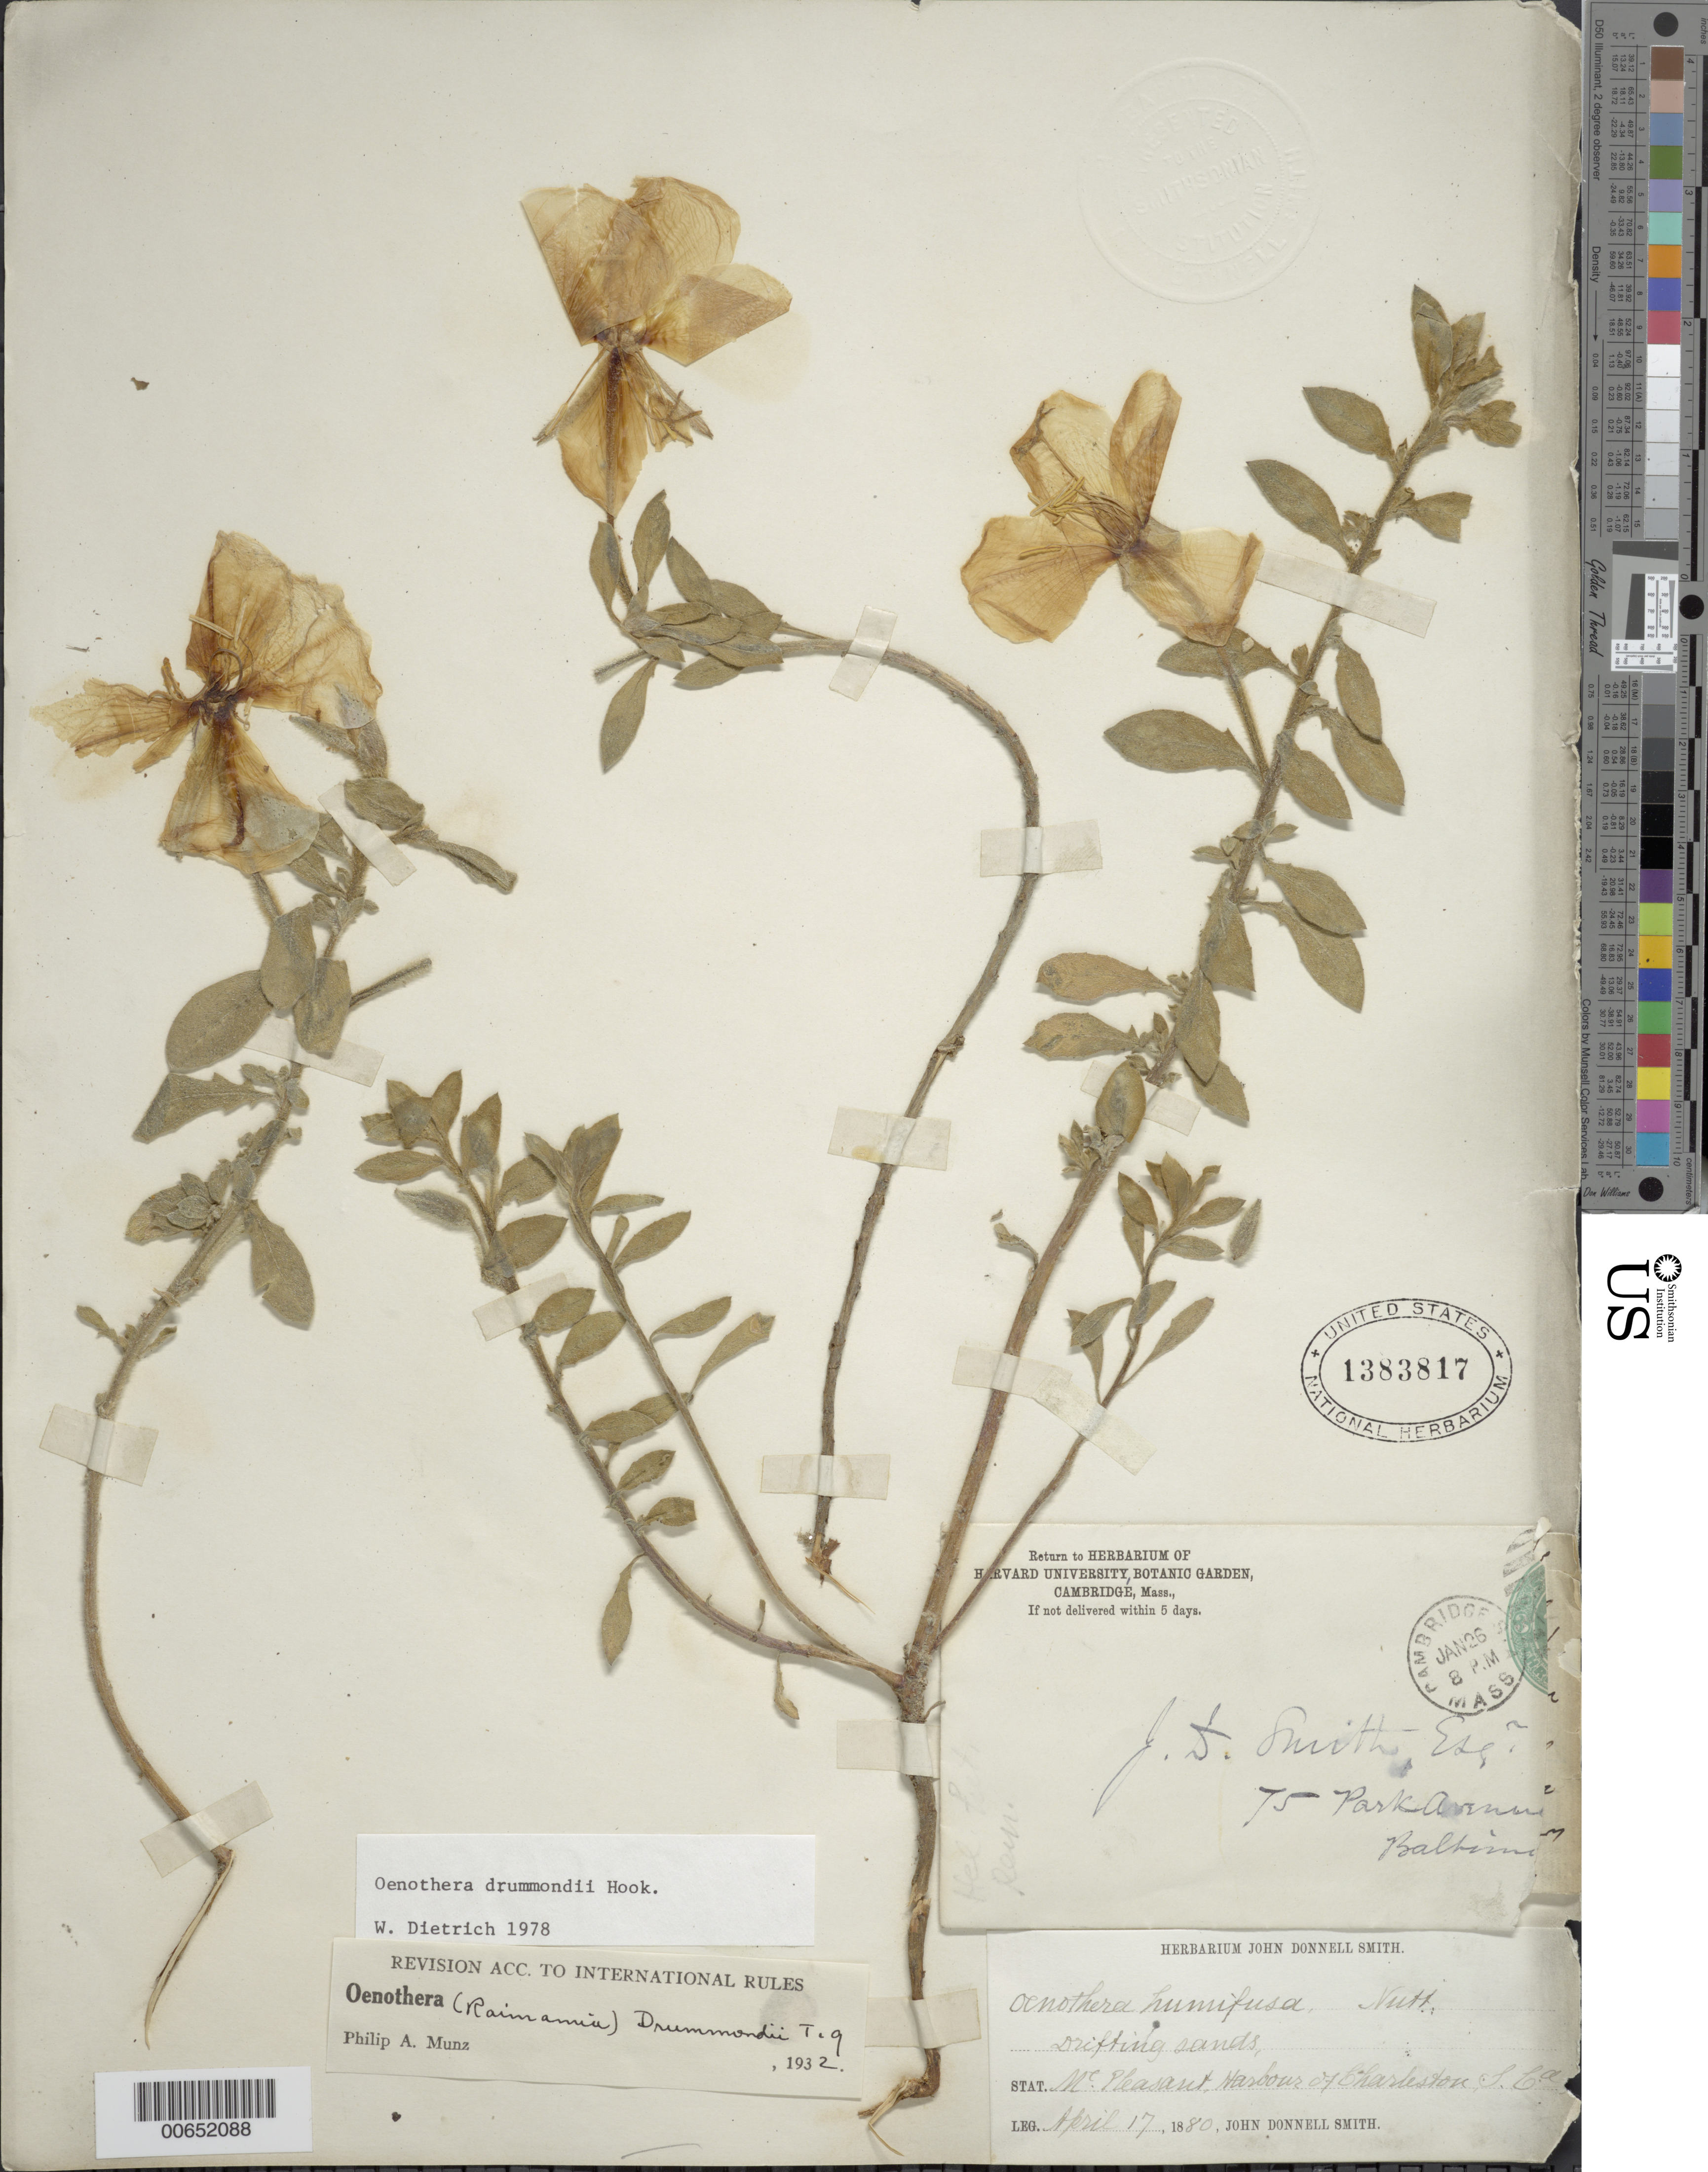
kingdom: Plantae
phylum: Tracheophyta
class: Magnoliopsida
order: Myrtales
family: Onagraceae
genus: Oenothera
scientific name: Oenothera drummondii subsp. drummondii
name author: Hook.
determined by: Dietrich, W.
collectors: J. Donnell Smith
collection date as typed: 17 Apr 1880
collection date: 1880-04-17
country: United States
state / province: South Carolina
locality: Mt. Pleasant Harbour of Charleston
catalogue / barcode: US 1383817